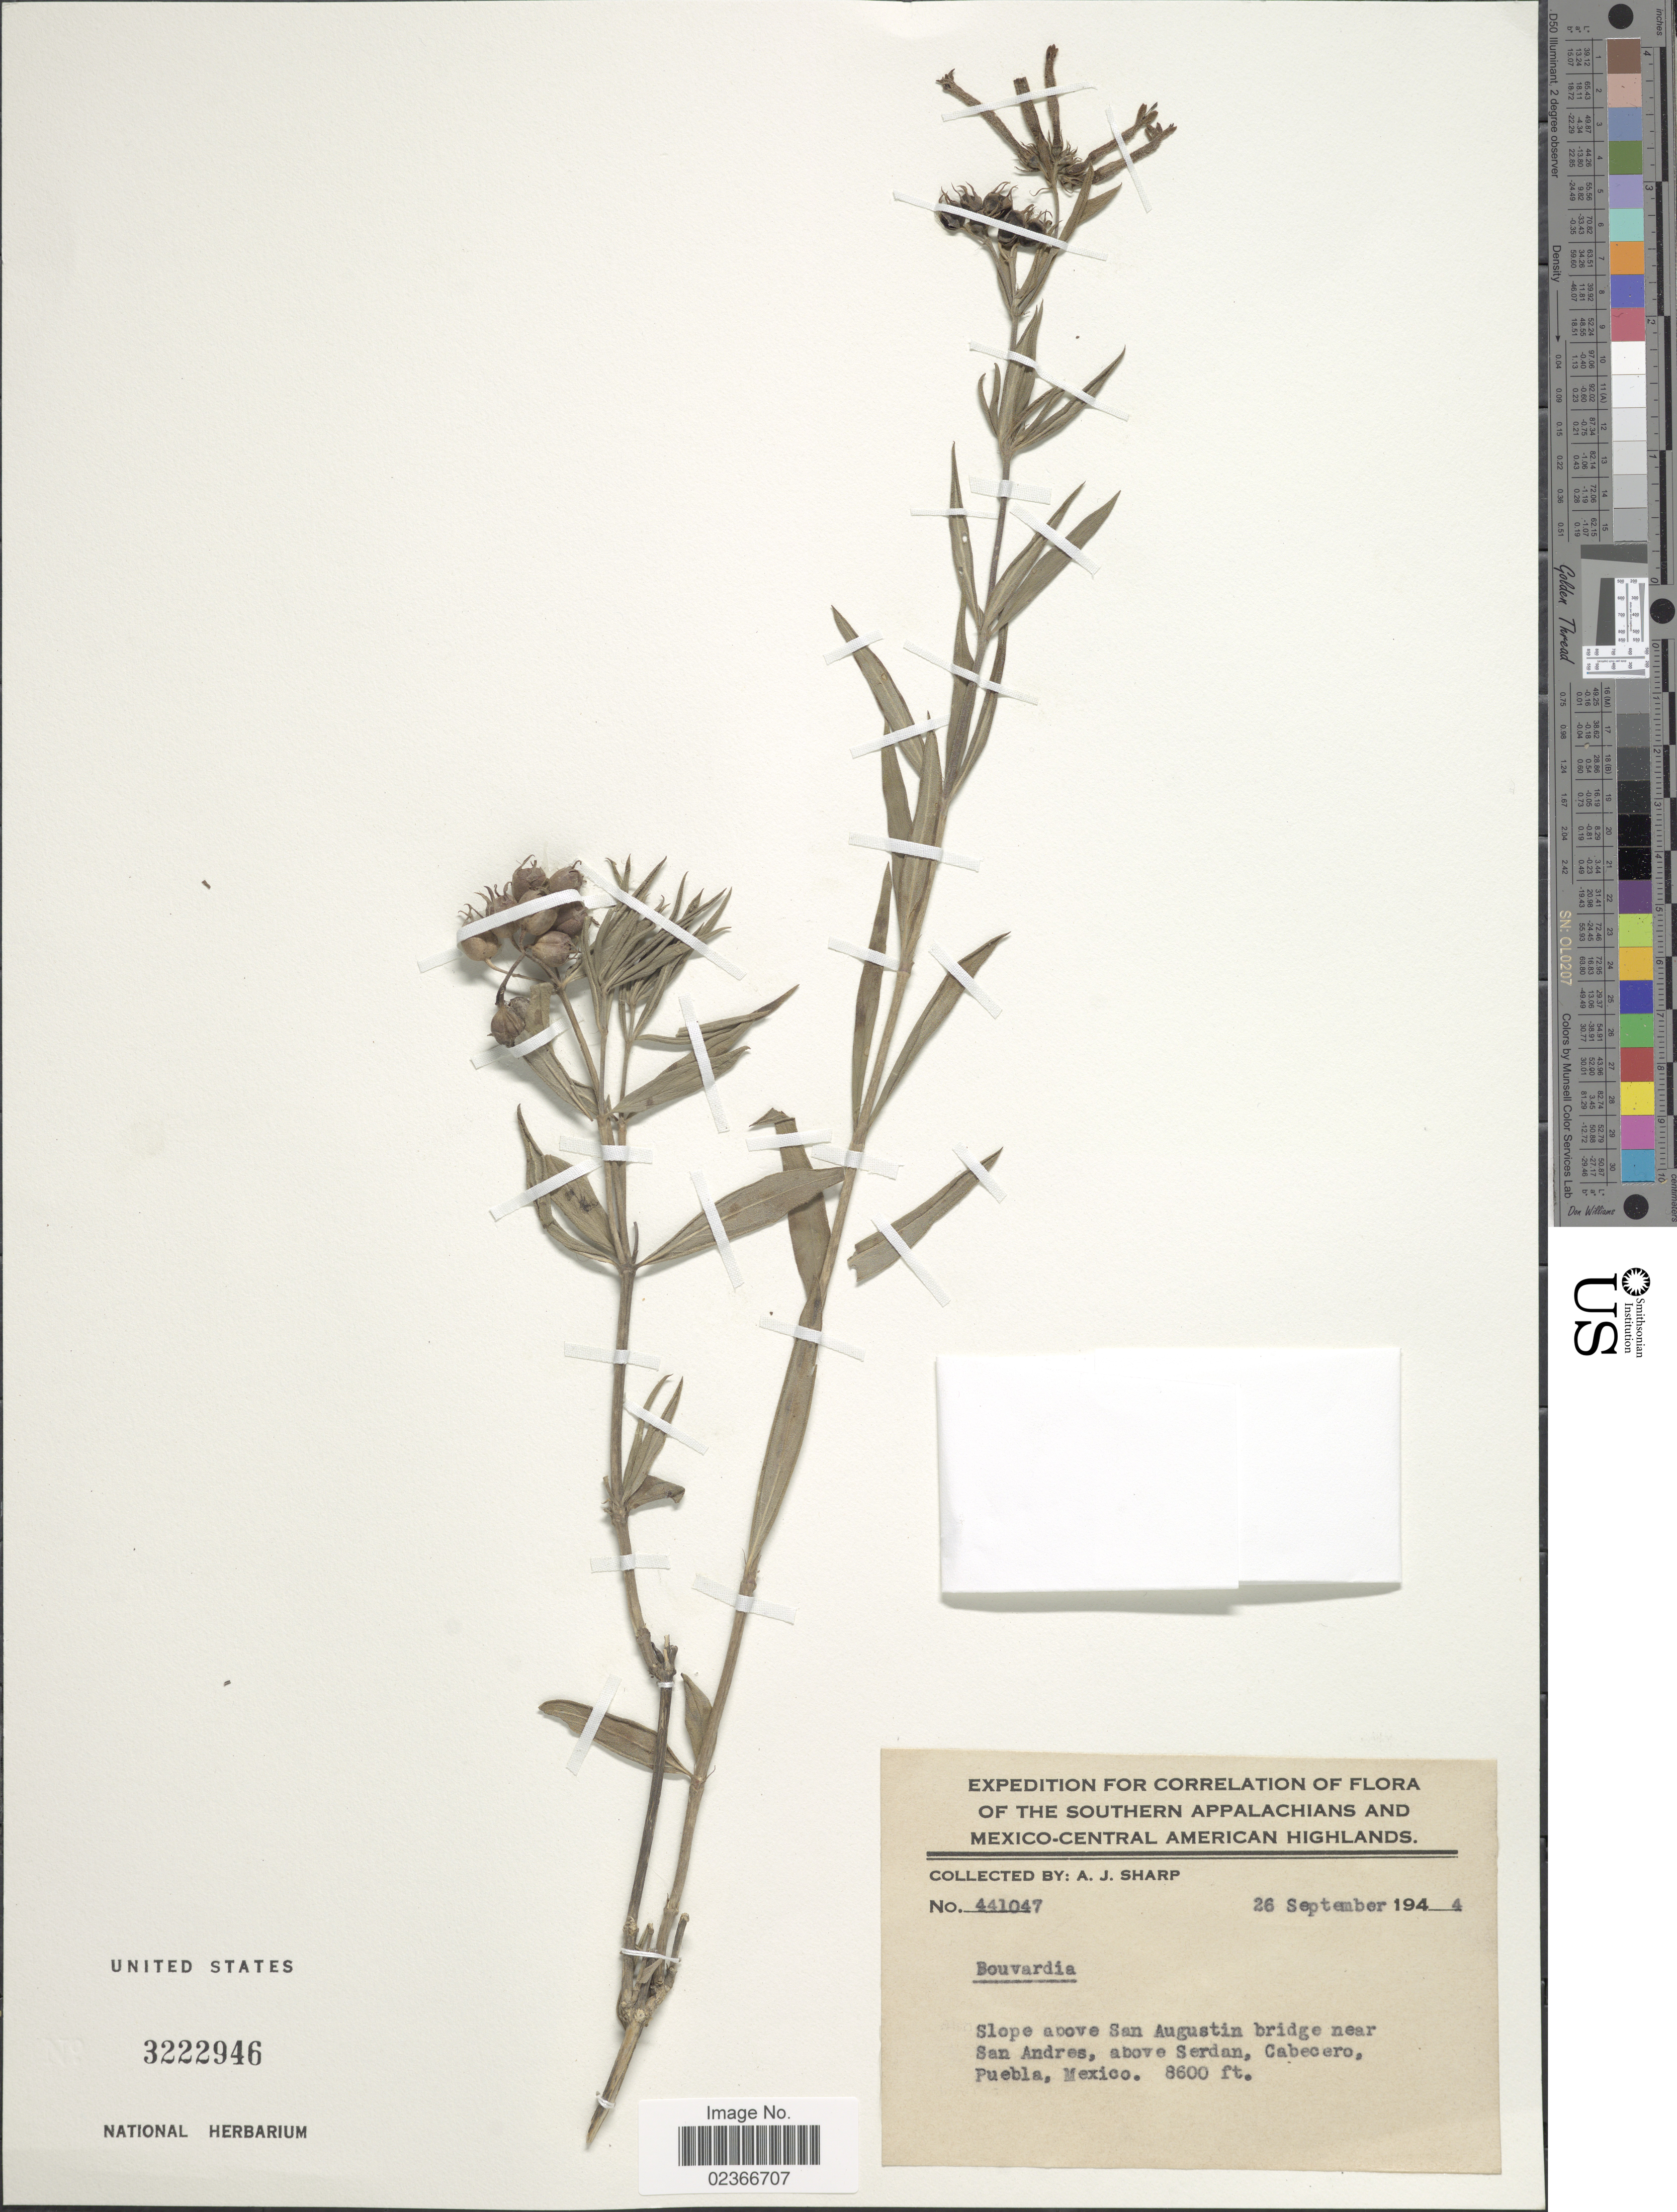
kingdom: Plantae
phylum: Tracheophyta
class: Magnoliopsida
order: Gentianales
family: Rubiaceae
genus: Bouvardia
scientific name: Bouvardia sp.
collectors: A. J. Sharp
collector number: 441047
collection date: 1944-09-26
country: Mexico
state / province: Puebla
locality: Southern Appalachians and Mexico-Central American Highlands. Slope above San Augustin bridge near San Andres, above Serdan, Cabecero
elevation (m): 2621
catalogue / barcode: US 3222946